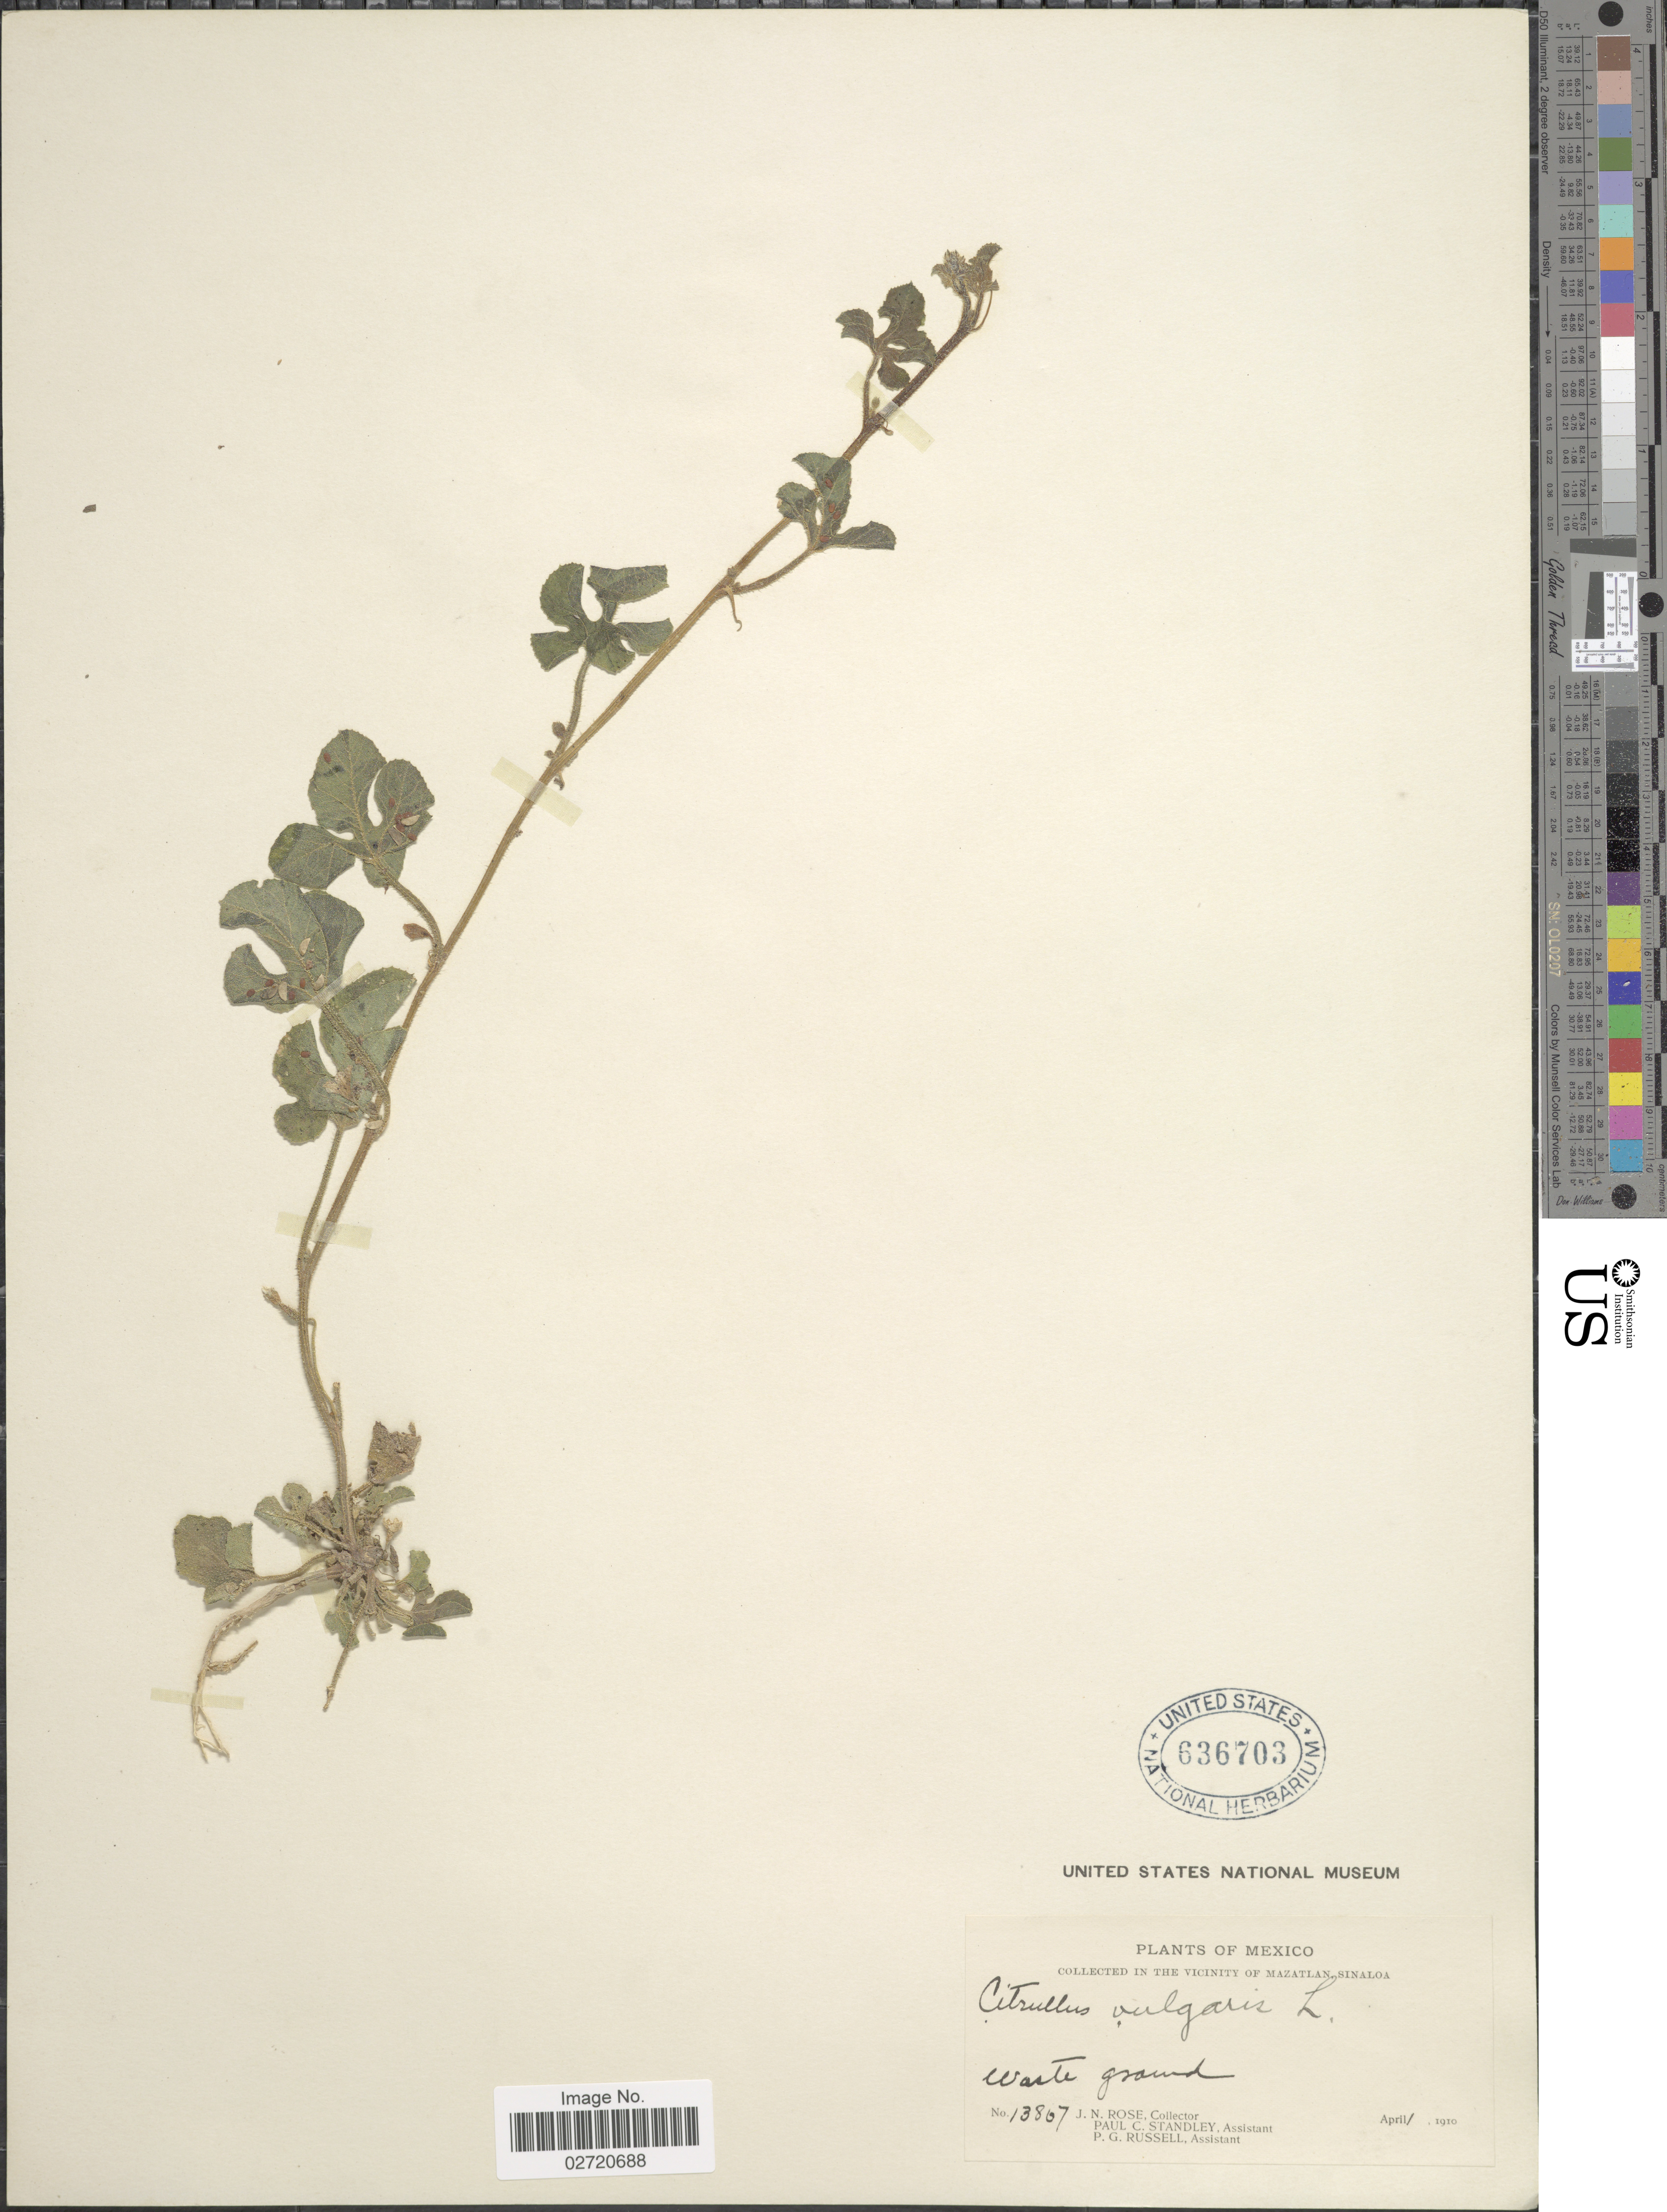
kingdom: Plantae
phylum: Tracheophyta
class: Magnoliopsida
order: Cucurbitales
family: Cucurbitaceae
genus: Citrullus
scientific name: Citrullus lanatus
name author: (Thunb.) Matsum. & Nakai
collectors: J. N. Rose, P. C. Standley & P. G. Russell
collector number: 13867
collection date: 1910-04-01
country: Mexico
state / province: Sinaloa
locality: Vicinity of Mazatlan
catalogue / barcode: US 636703